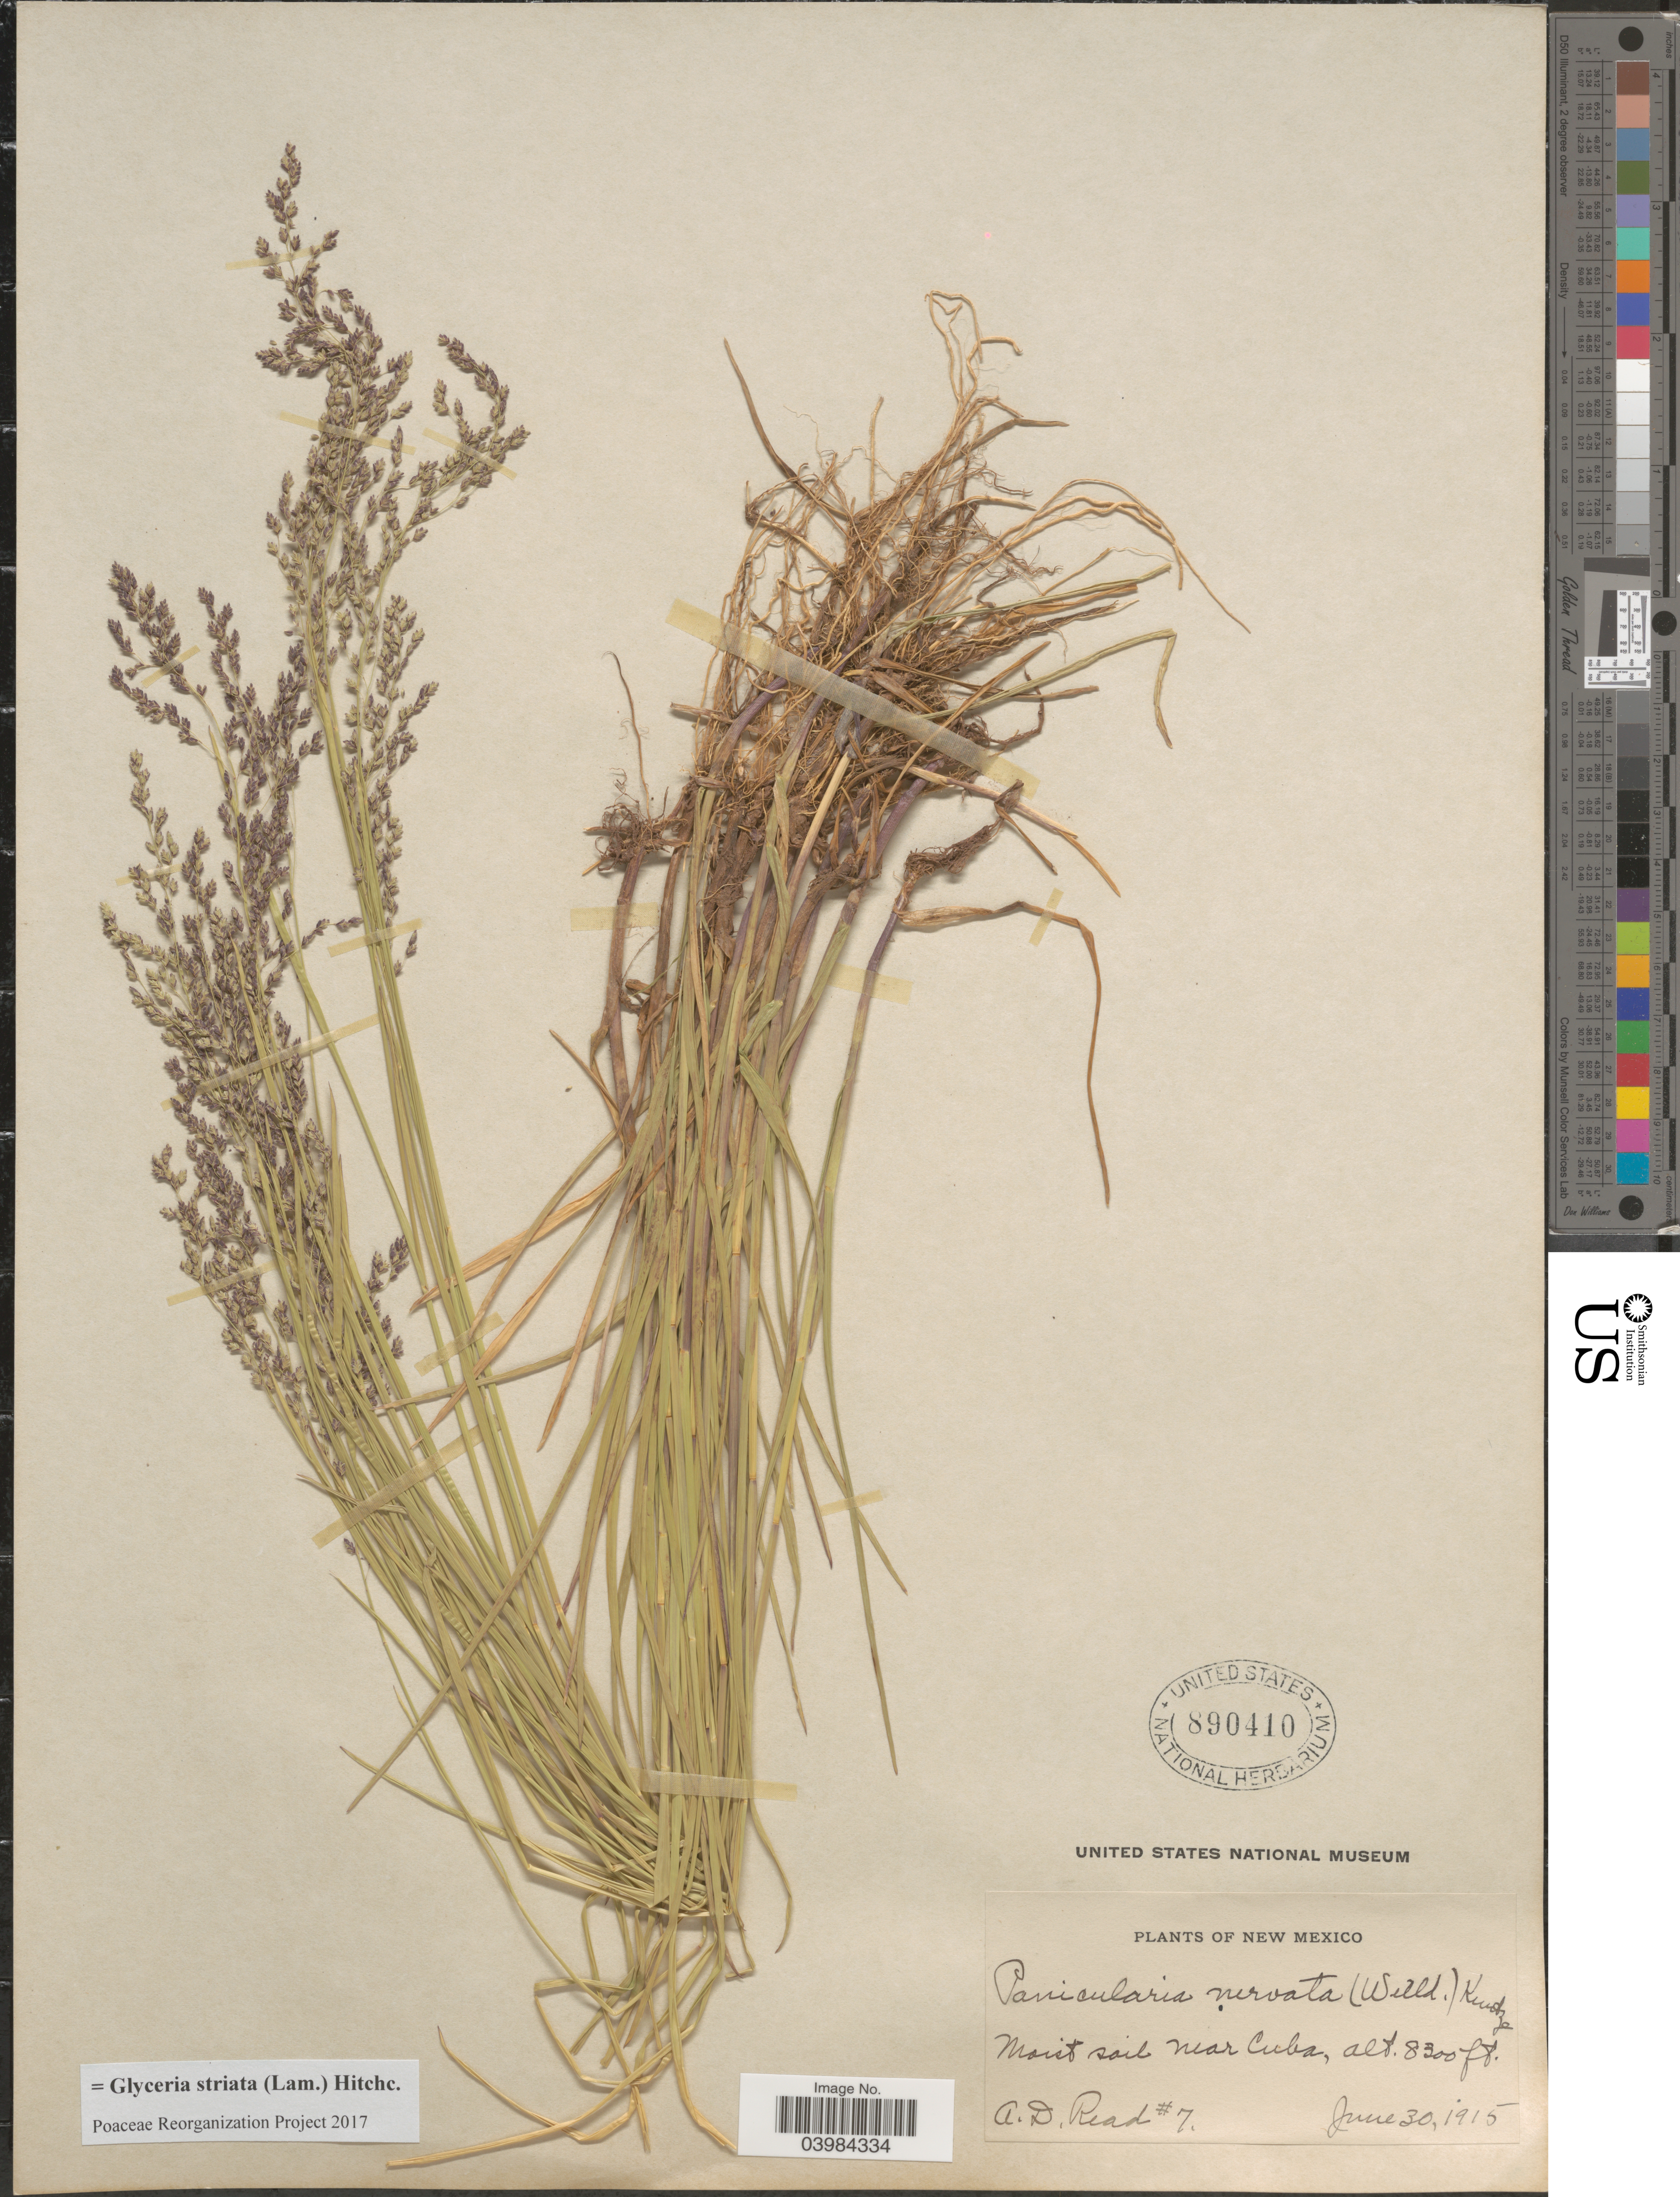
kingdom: Plantae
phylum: Tracheophyta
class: Liliopsida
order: Poales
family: Poaceae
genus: Glyceria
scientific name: Glyceria striata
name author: (Lam.) Hitchc.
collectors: A. D. Read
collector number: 7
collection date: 1915-06-30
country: United States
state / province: New Mexico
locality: Moist soil near Cuba.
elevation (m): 2530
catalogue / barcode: US 890410